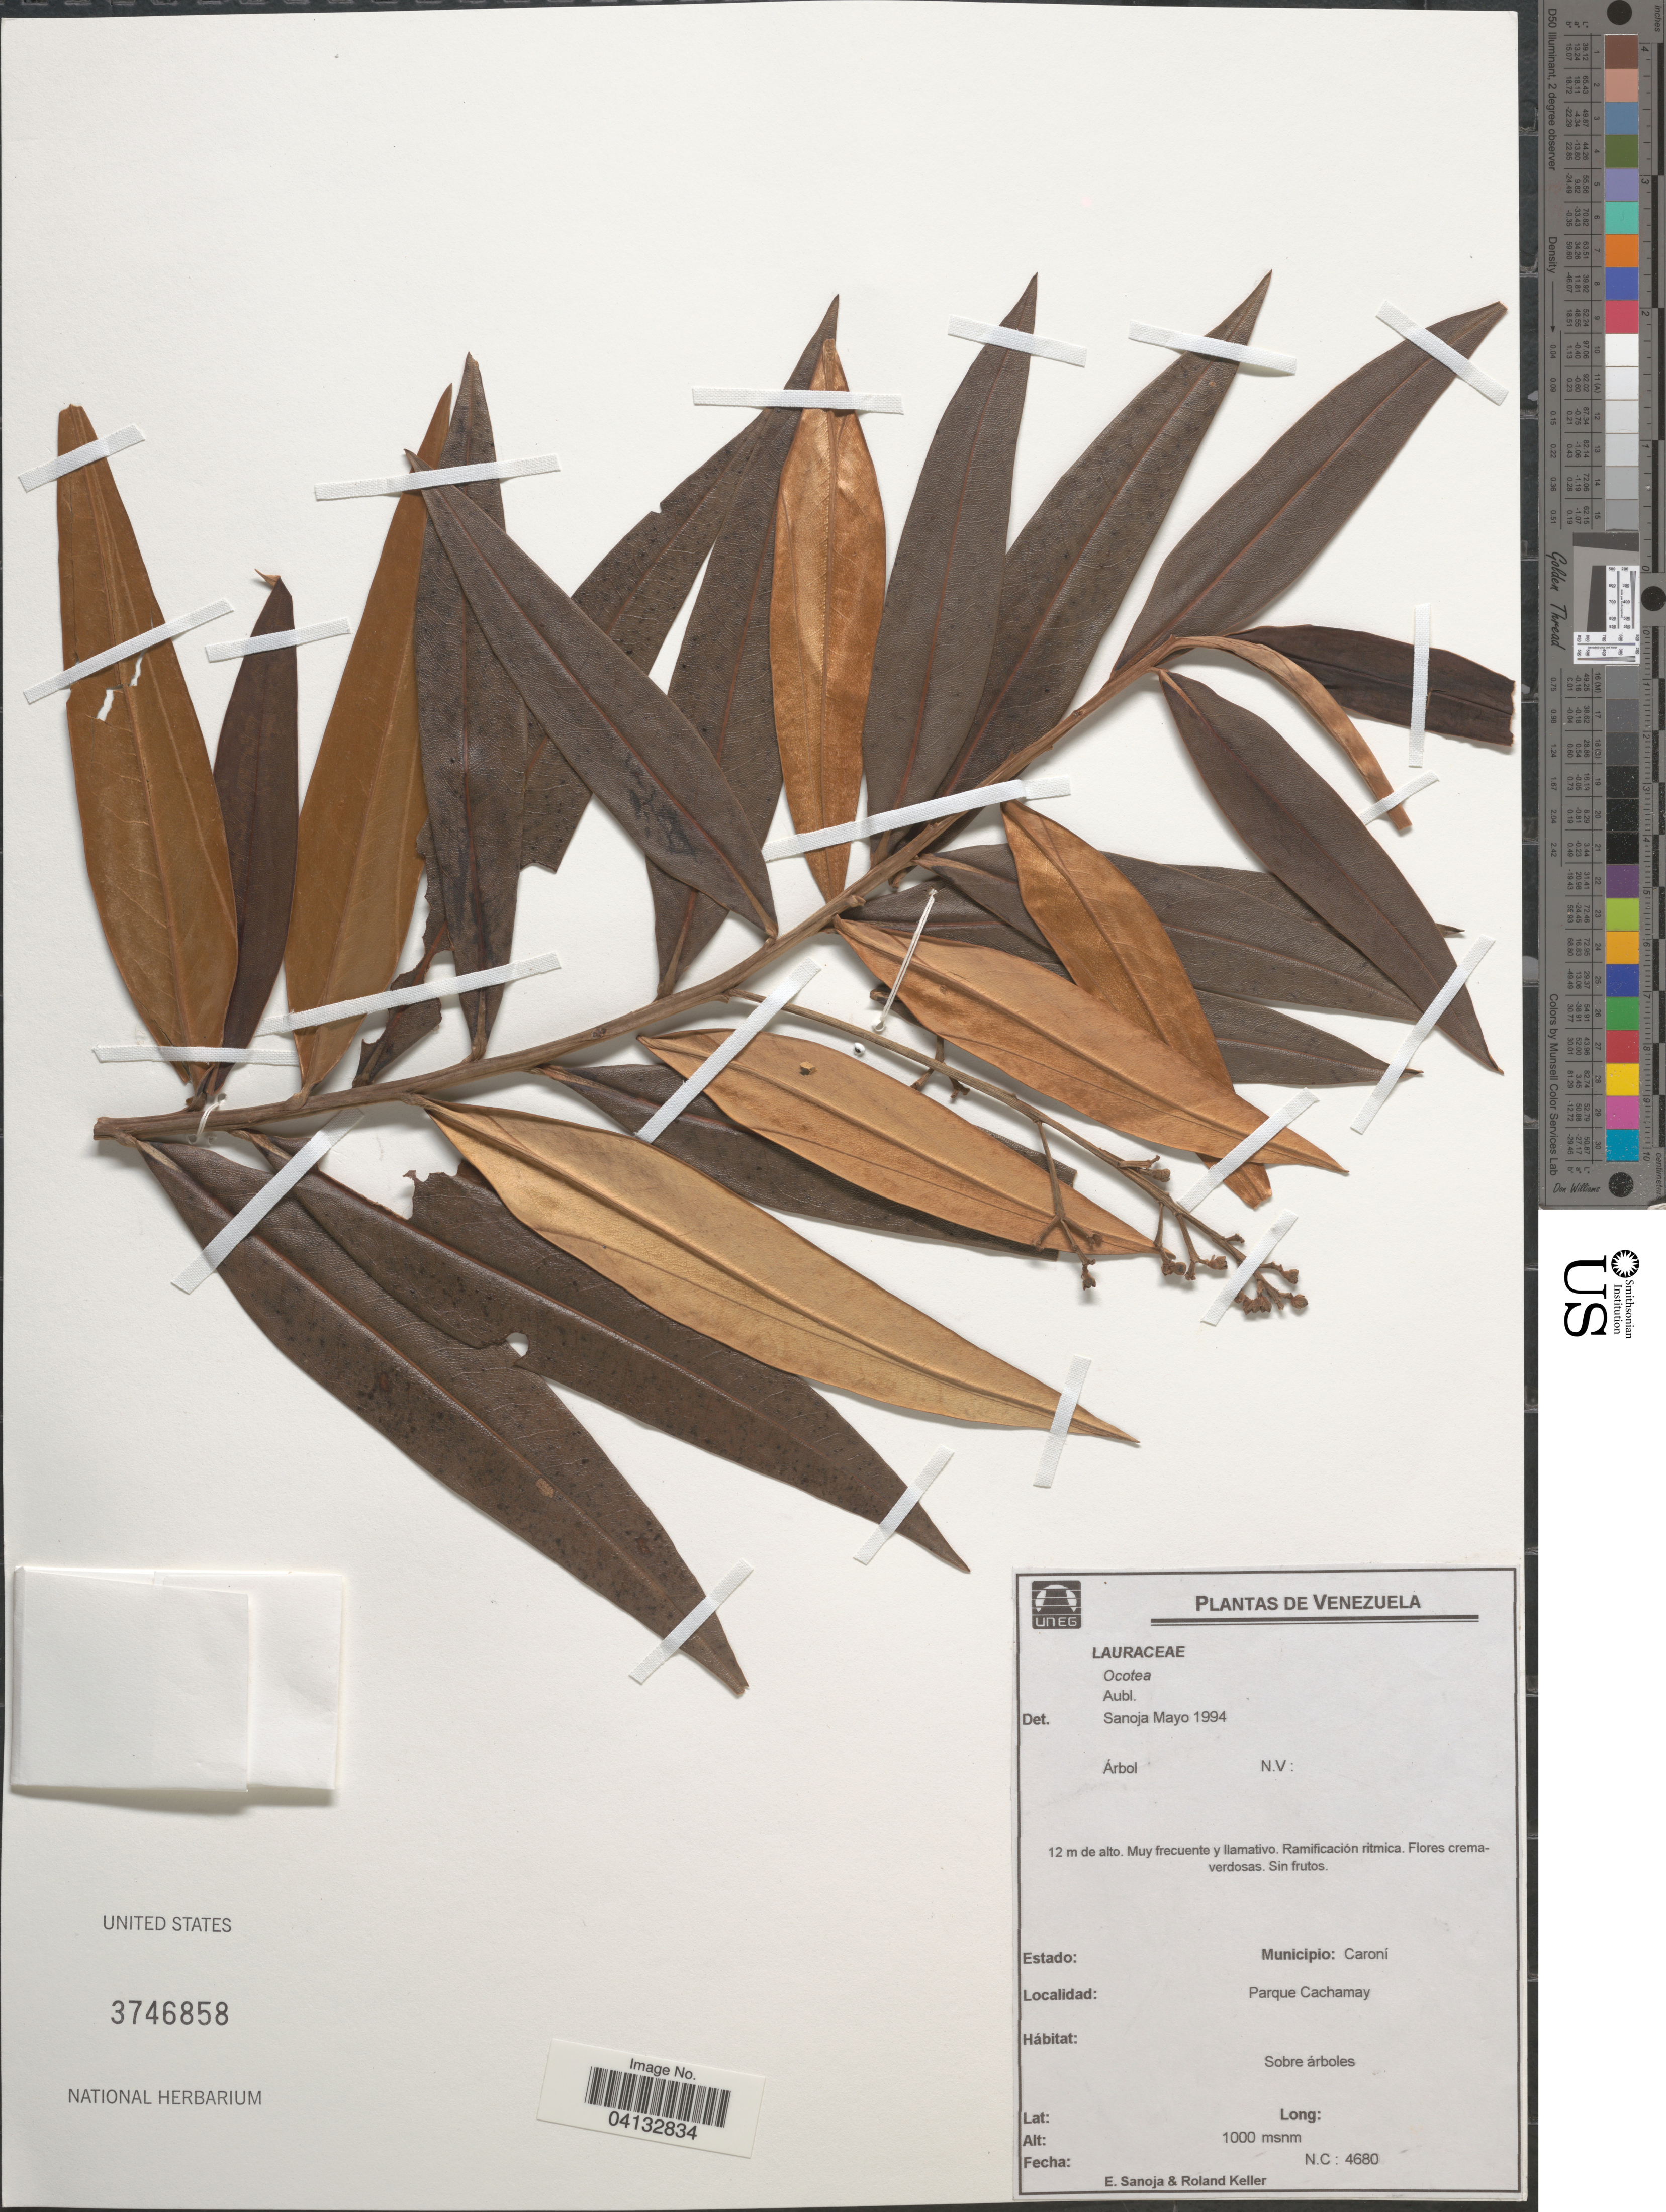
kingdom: Plantae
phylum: Tracheophyta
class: Magnoliopsida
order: Laurales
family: Lauraceae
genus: Ocotea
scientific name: Ocotea sp.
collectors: E. Sanoja & R. Keller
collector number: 4680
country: Venezuela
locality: Municipio: Caroní. Parque Cachamay.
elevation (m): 1000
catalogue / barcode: US 3746858